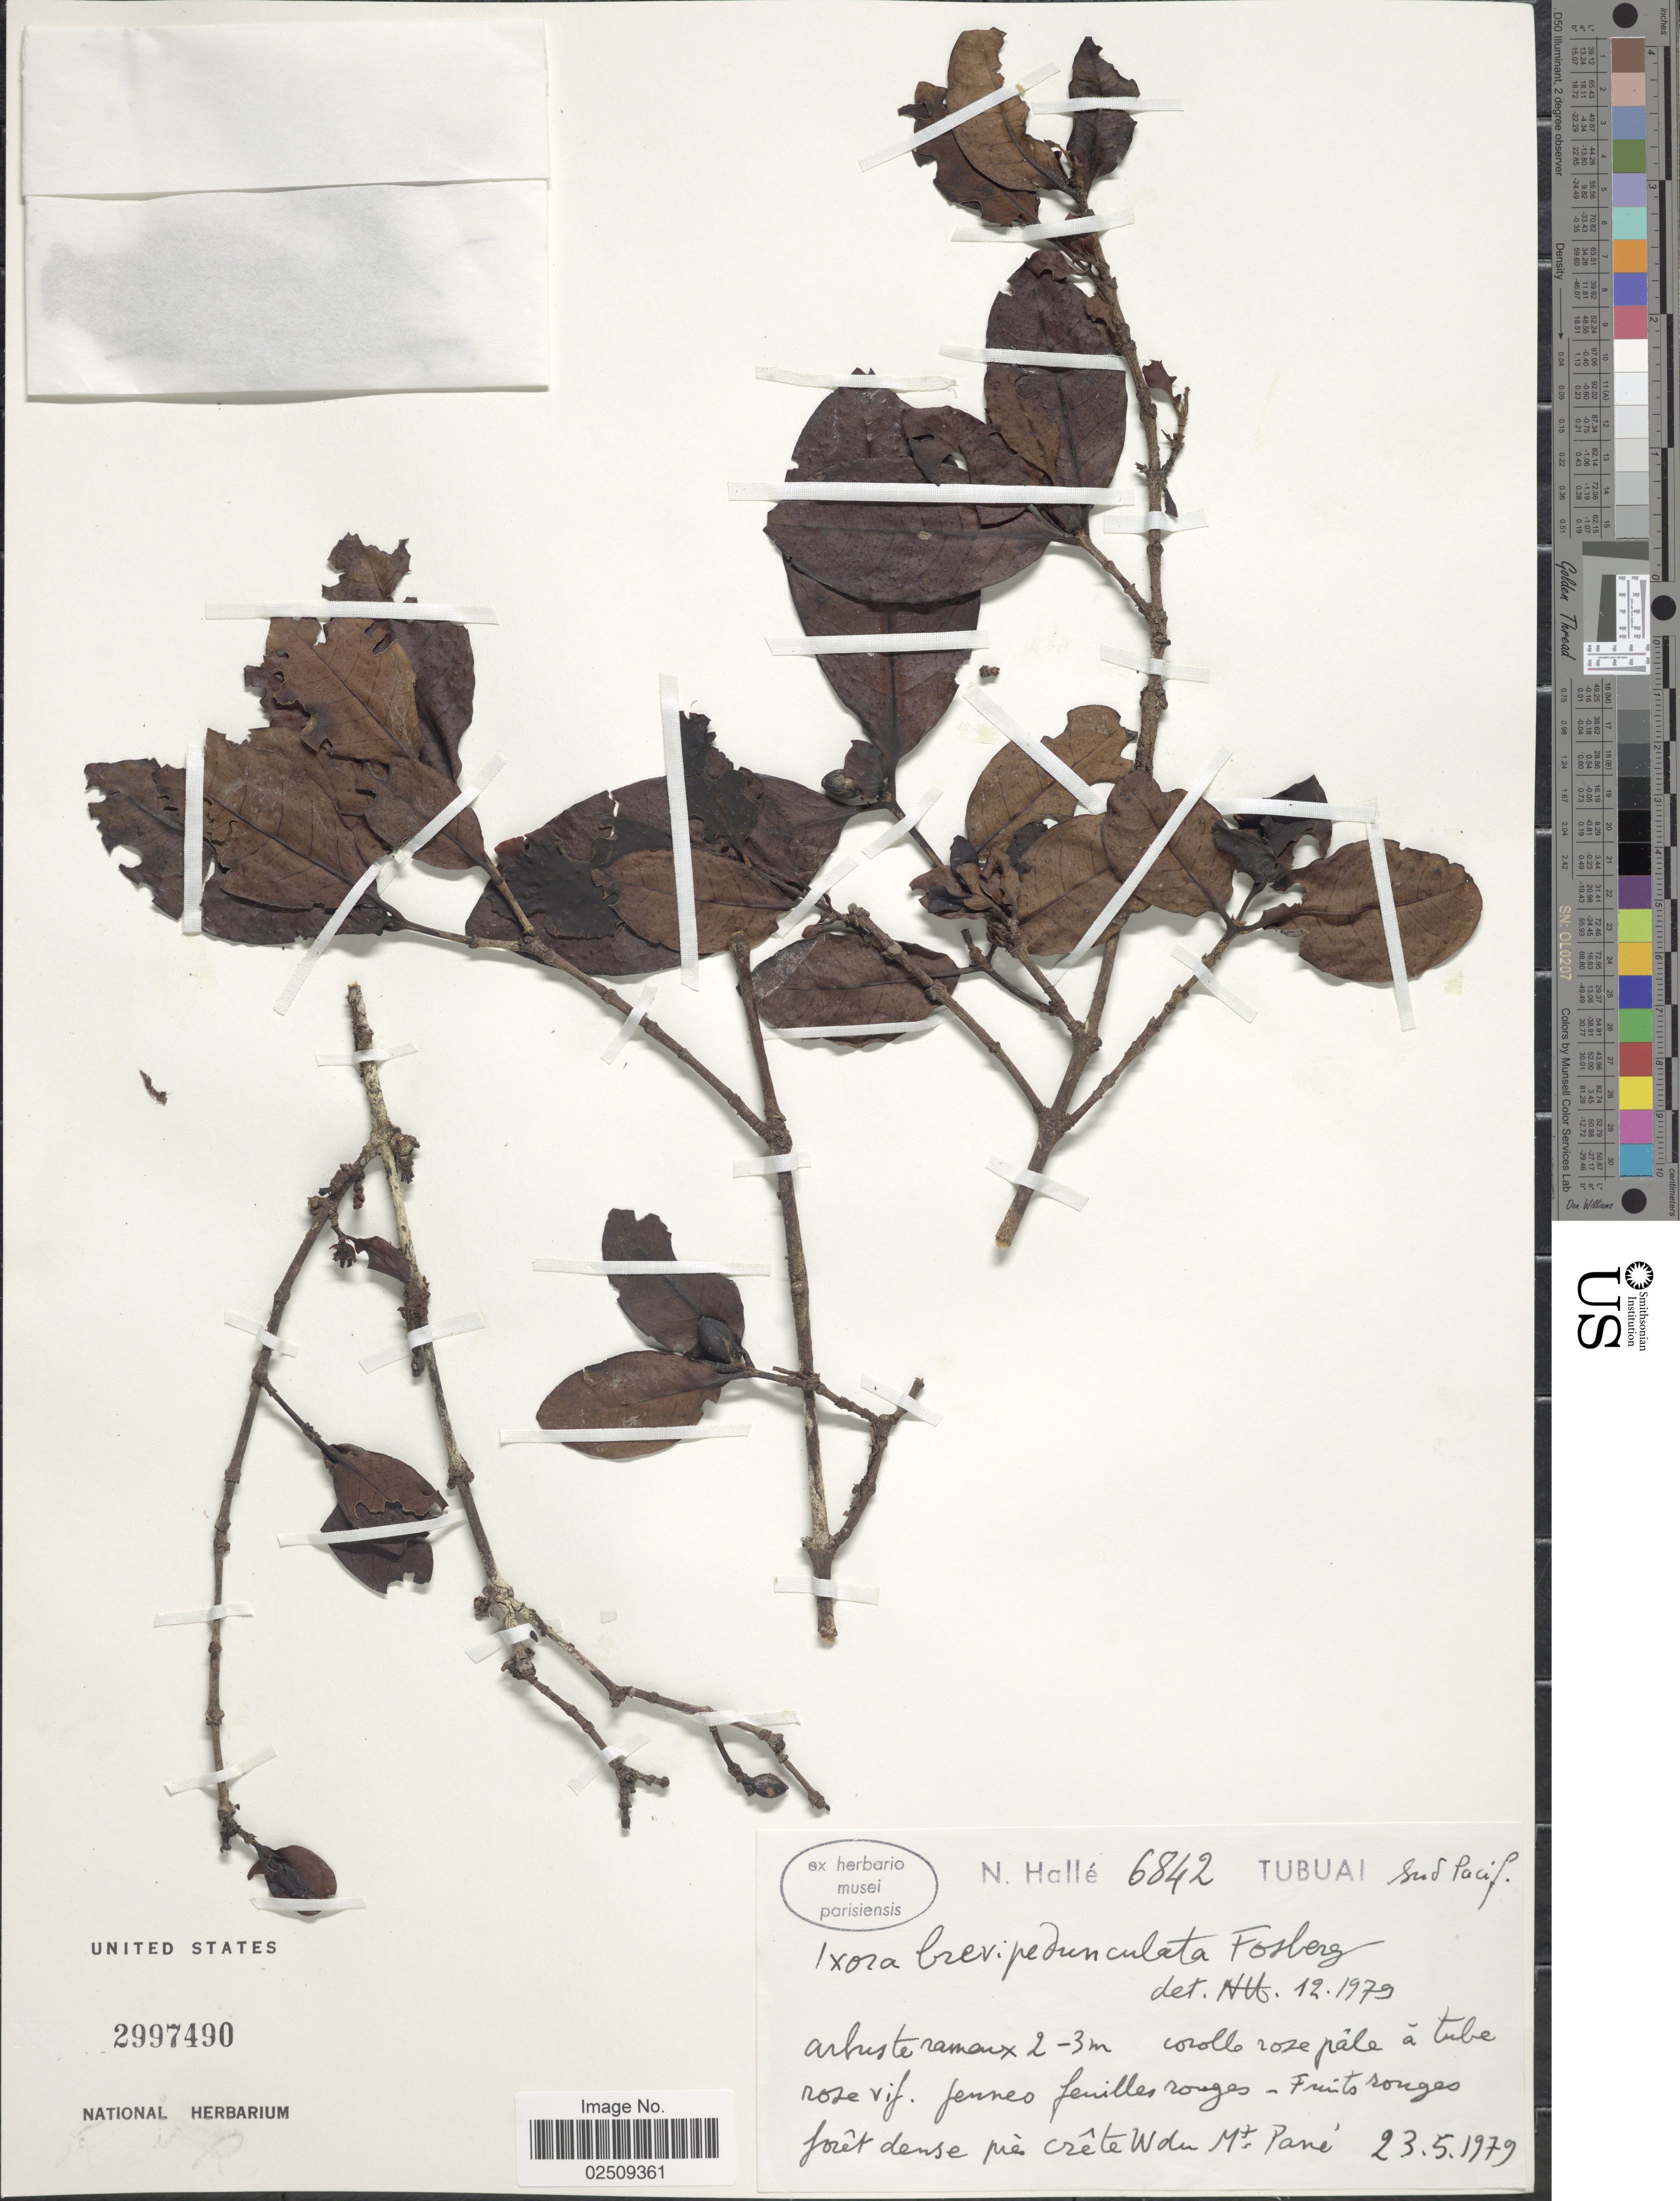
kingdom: Plantae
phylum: Tracheophyta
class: Magnoliopsida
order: Gentianales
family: Rubiaceae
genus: Ixora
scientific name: Ixora brevipedunculata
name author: Fosberg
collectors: N. Hallé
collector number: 6842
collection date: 1979-05-23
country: French Polynesia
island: Tubuai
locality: Sud Pacif. Foret dense pres crete Wdu Mt. Pane.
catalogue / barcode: US 2997490